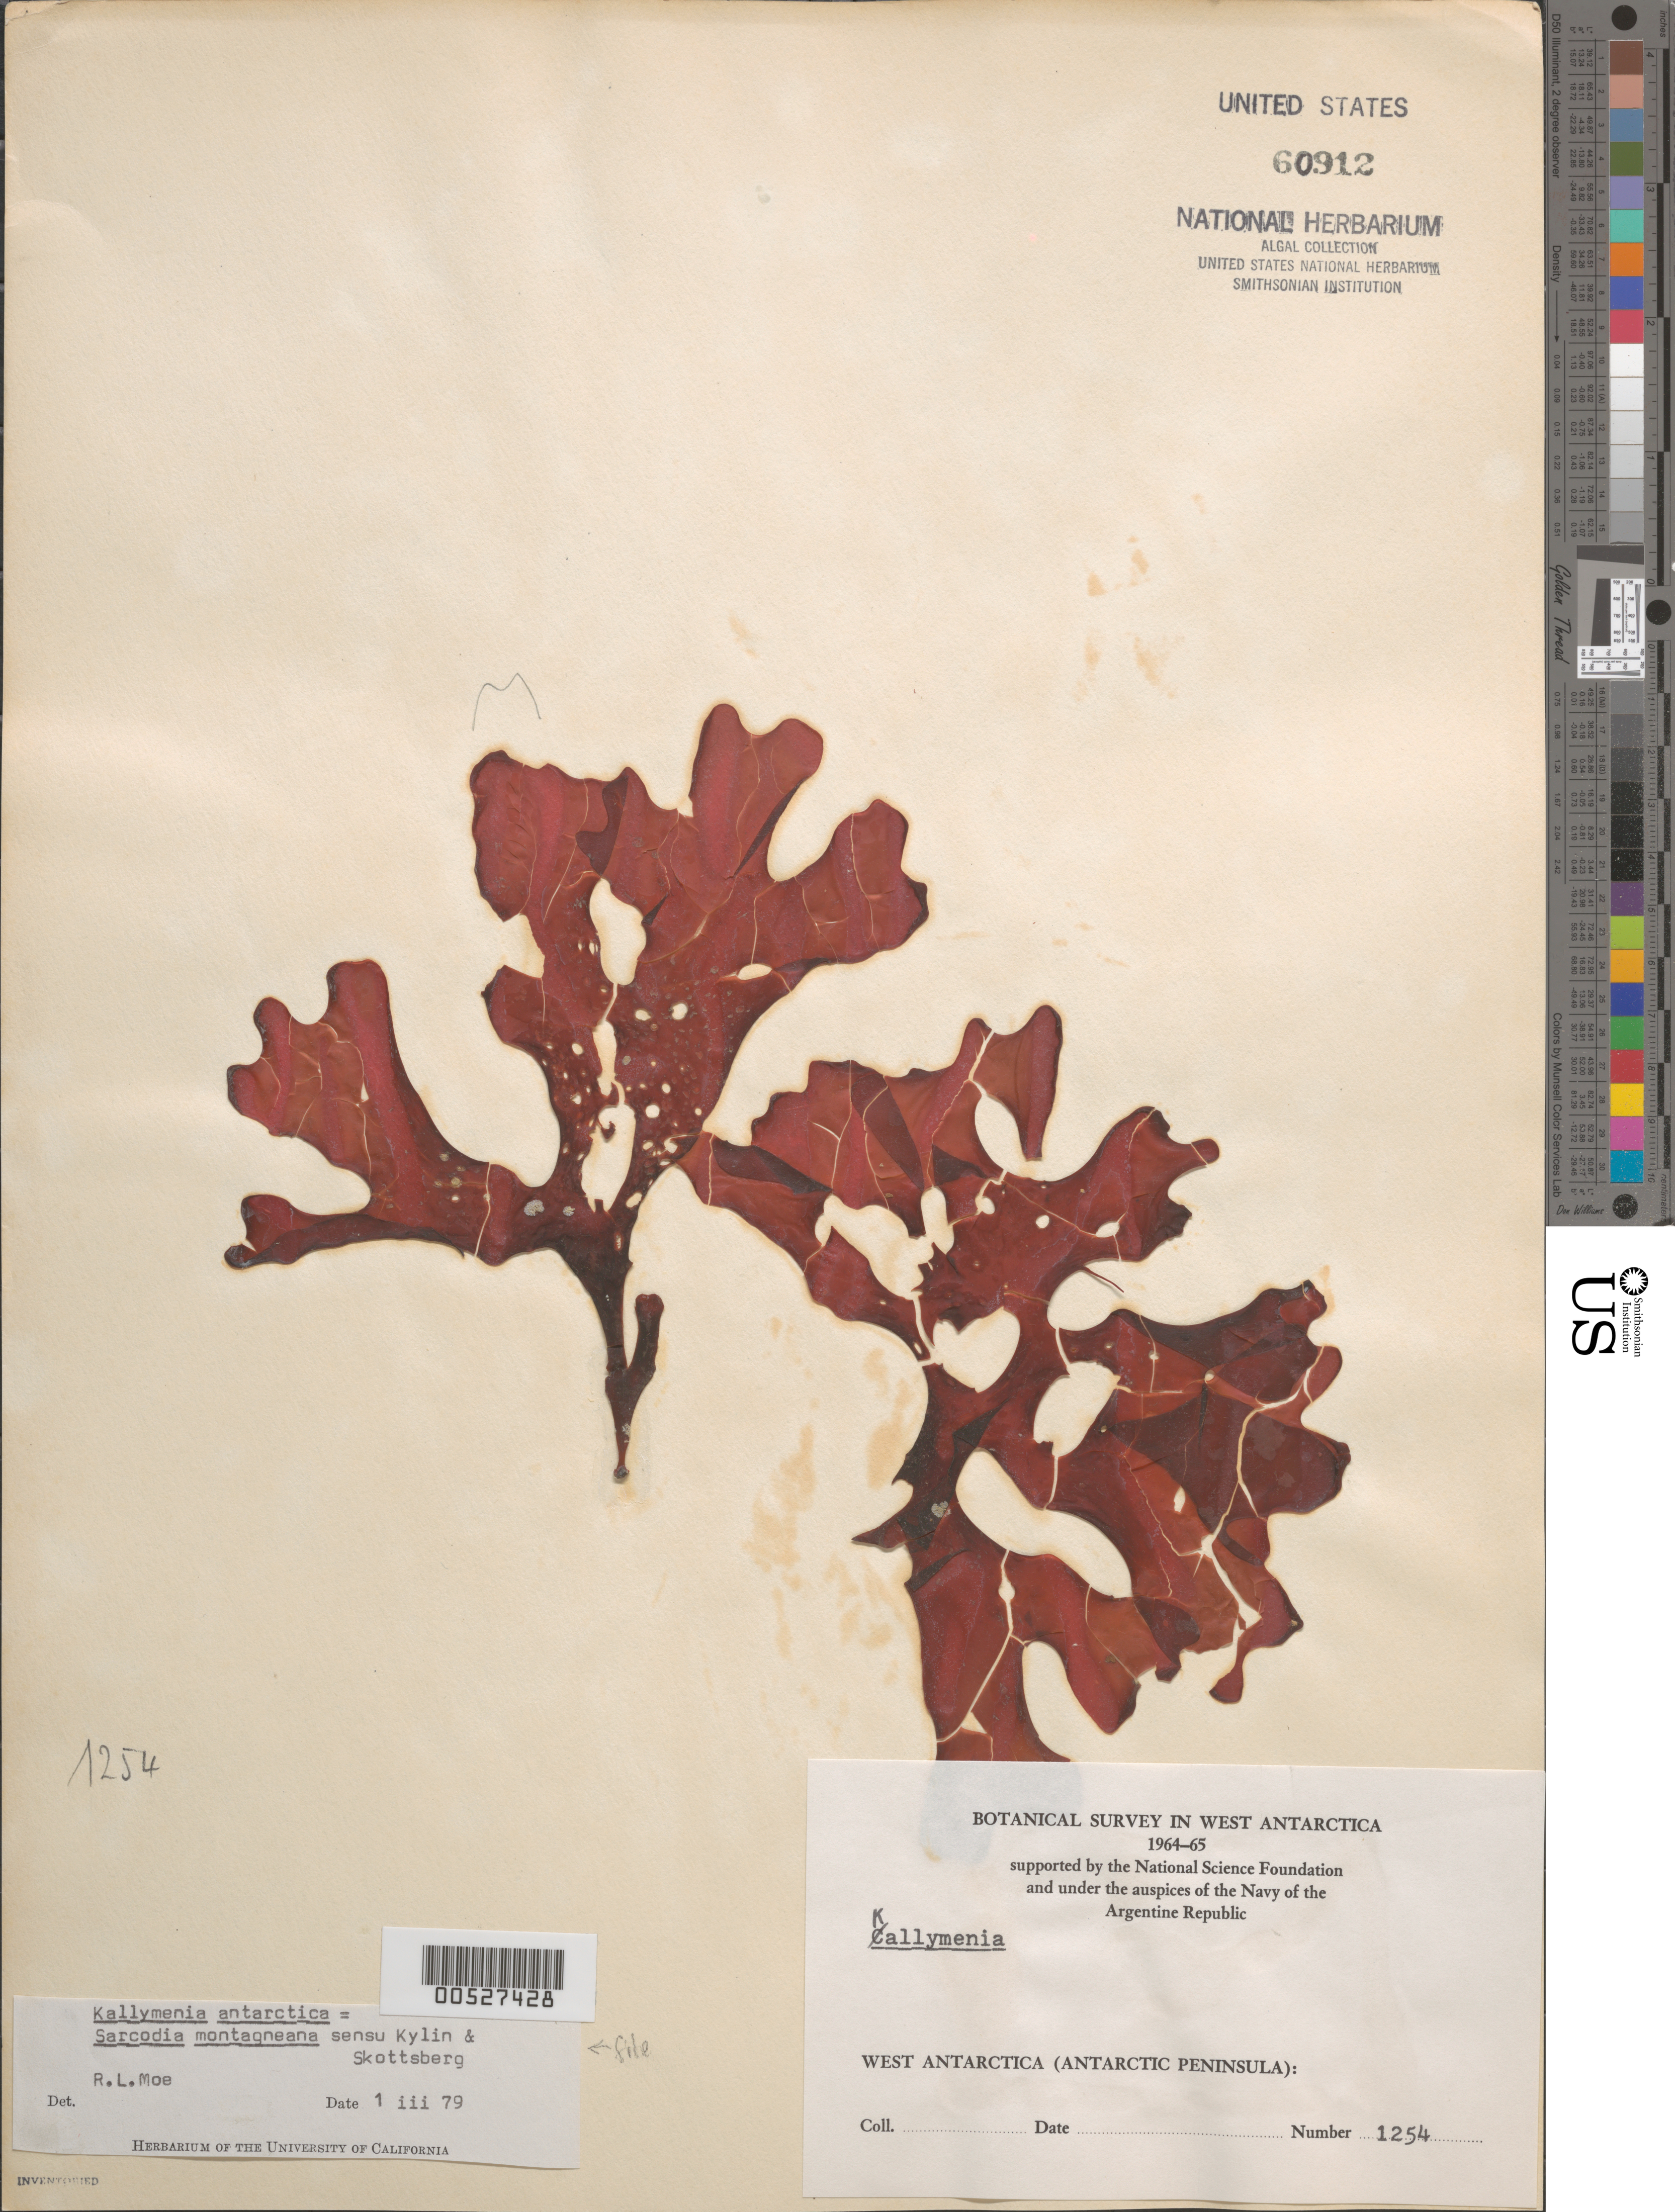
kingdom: Plantae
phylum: Rhodophyta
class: Florideophyceae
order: Gigartinales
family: Sarcodiaceae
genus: Sarcodia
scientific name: Sarcodia montagneana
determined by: Moe, R. L.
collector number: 1254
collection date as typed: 1964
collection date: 1964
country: Antarctica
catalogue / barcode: US 60912